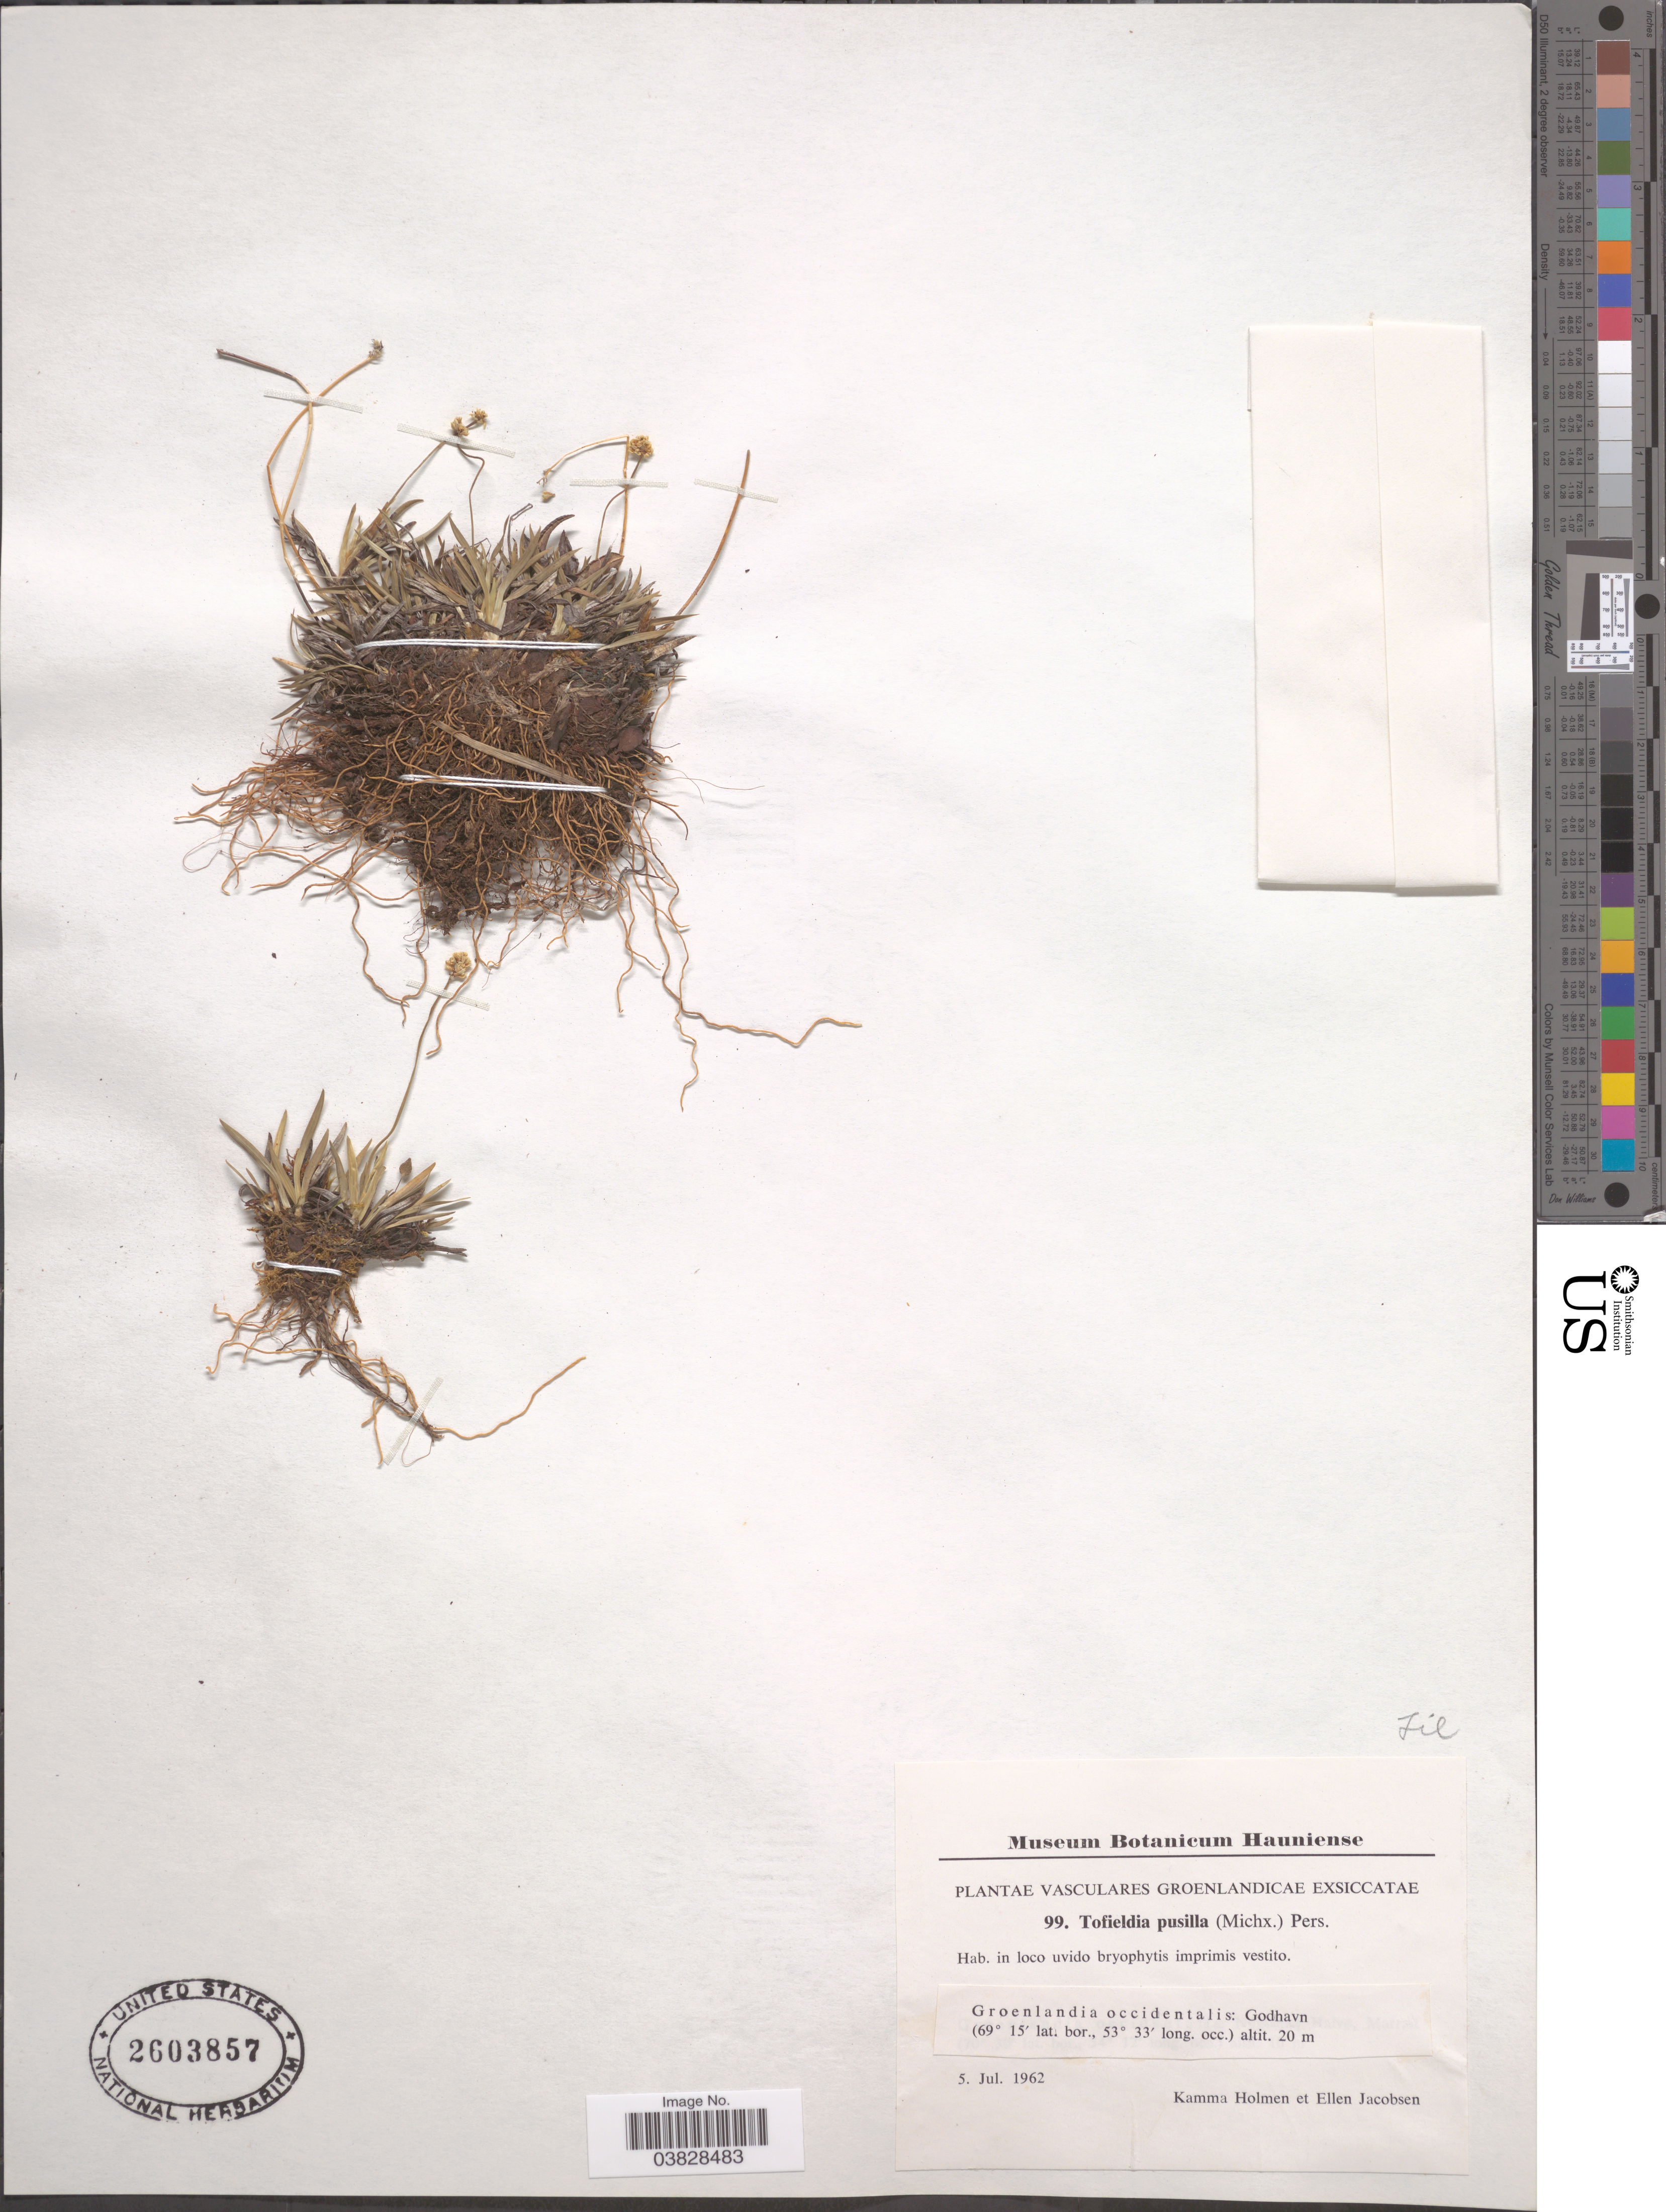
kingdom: Plantae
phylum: Tracheophyta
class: Liliopsida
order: Alismatales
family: Tofieldiaceae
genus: Tofieldia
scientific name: Tofieldia pusilla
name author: (Michx.) Pers.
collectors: K. Holmen & E. Jacobsen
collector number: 99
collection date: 1962-07-05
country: Greenland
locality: Vasculares Groenlandicae. Groenlandia occidentalis: Godhavn.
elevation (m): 20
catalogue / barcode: US 2603857